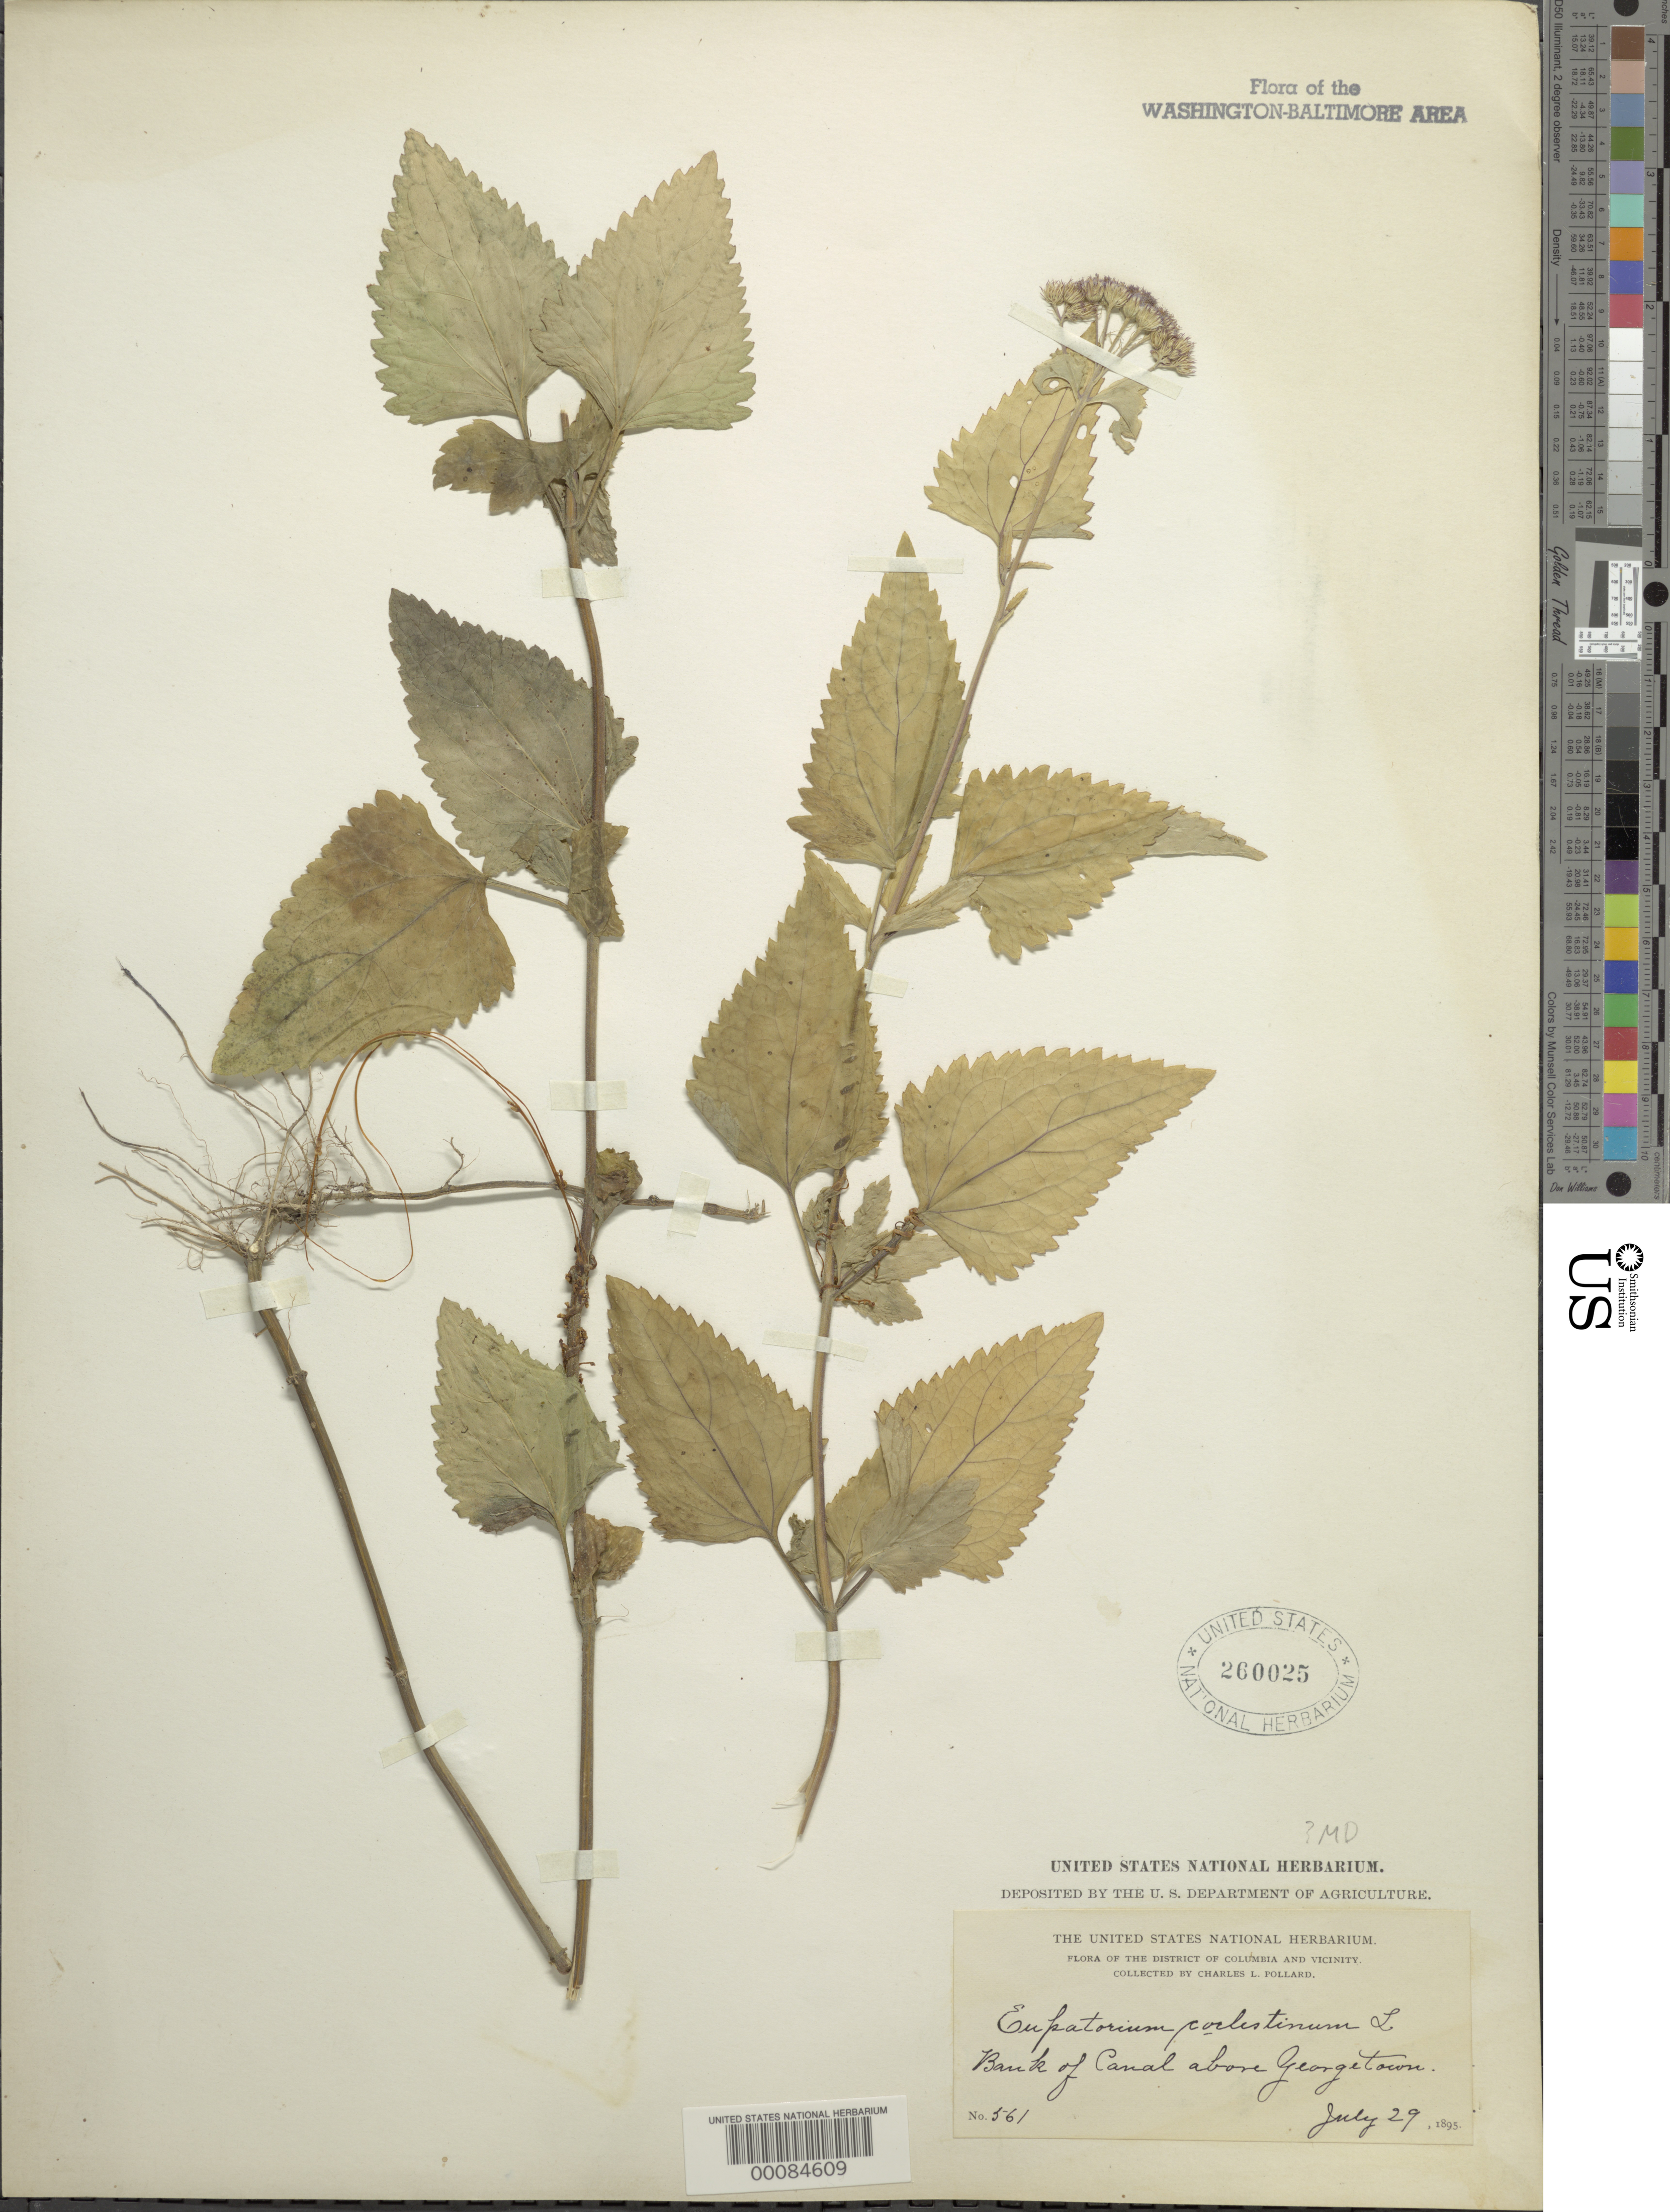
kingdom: Plantae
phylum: Tracheophyta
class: Magnoliopsida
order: Asterales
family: Asteraceae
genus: Conoclinium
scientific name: Conoclinium coelestinum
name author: (L.) DC.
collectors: C. L. Pollard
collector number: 561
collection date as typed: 29 Jul 1895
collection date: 1895-07-29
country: United States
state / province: District of Columbia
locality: Canal Banks above Georgetown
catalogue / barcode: US 260025